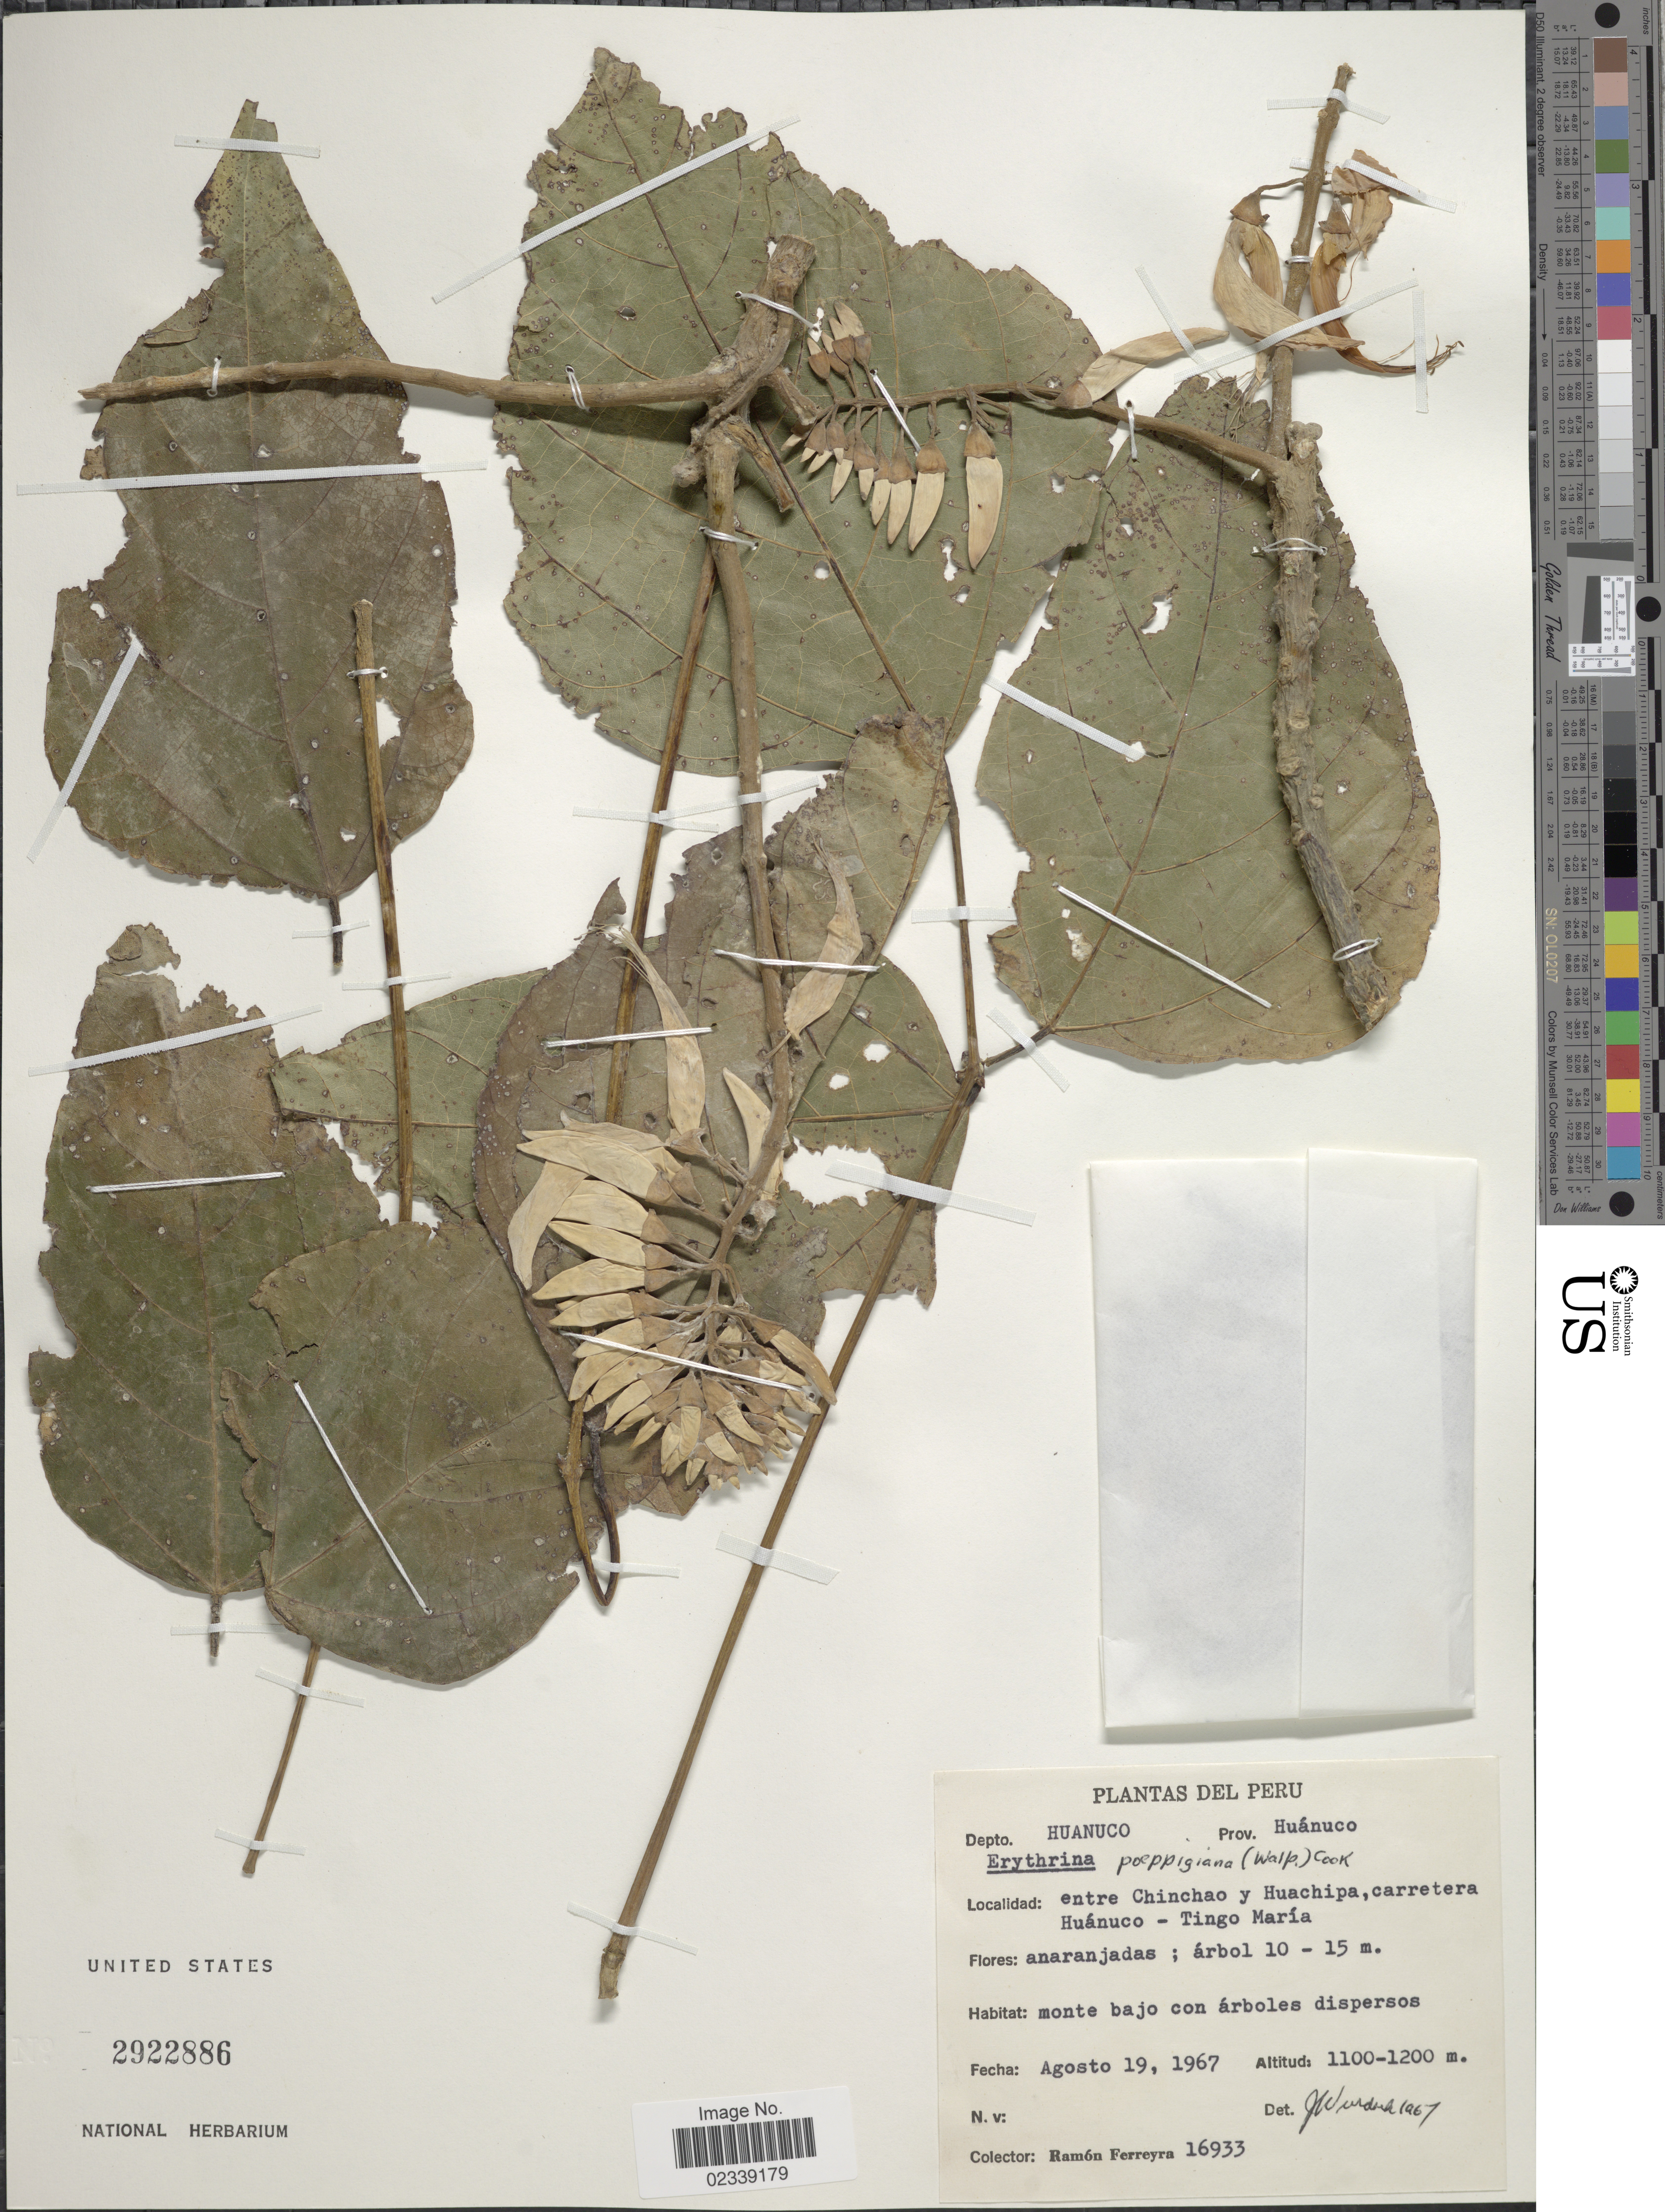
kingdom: Plantae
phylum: Tracheophyta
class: Magnoliopsida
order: Fabales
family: Fabaceae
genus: Erythrina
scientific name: Erythrina poeppigiana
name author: (Walp.) O.F. Cook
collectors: R. A. Ferreyra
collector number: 16933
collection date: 1967-08-19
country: Peru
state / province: Huánuco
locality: Prov. Huanuco, entre Chinchao y Huachipa, carretera Huanuco-Tingo Maria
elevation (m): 1100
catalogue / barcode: US 2922886